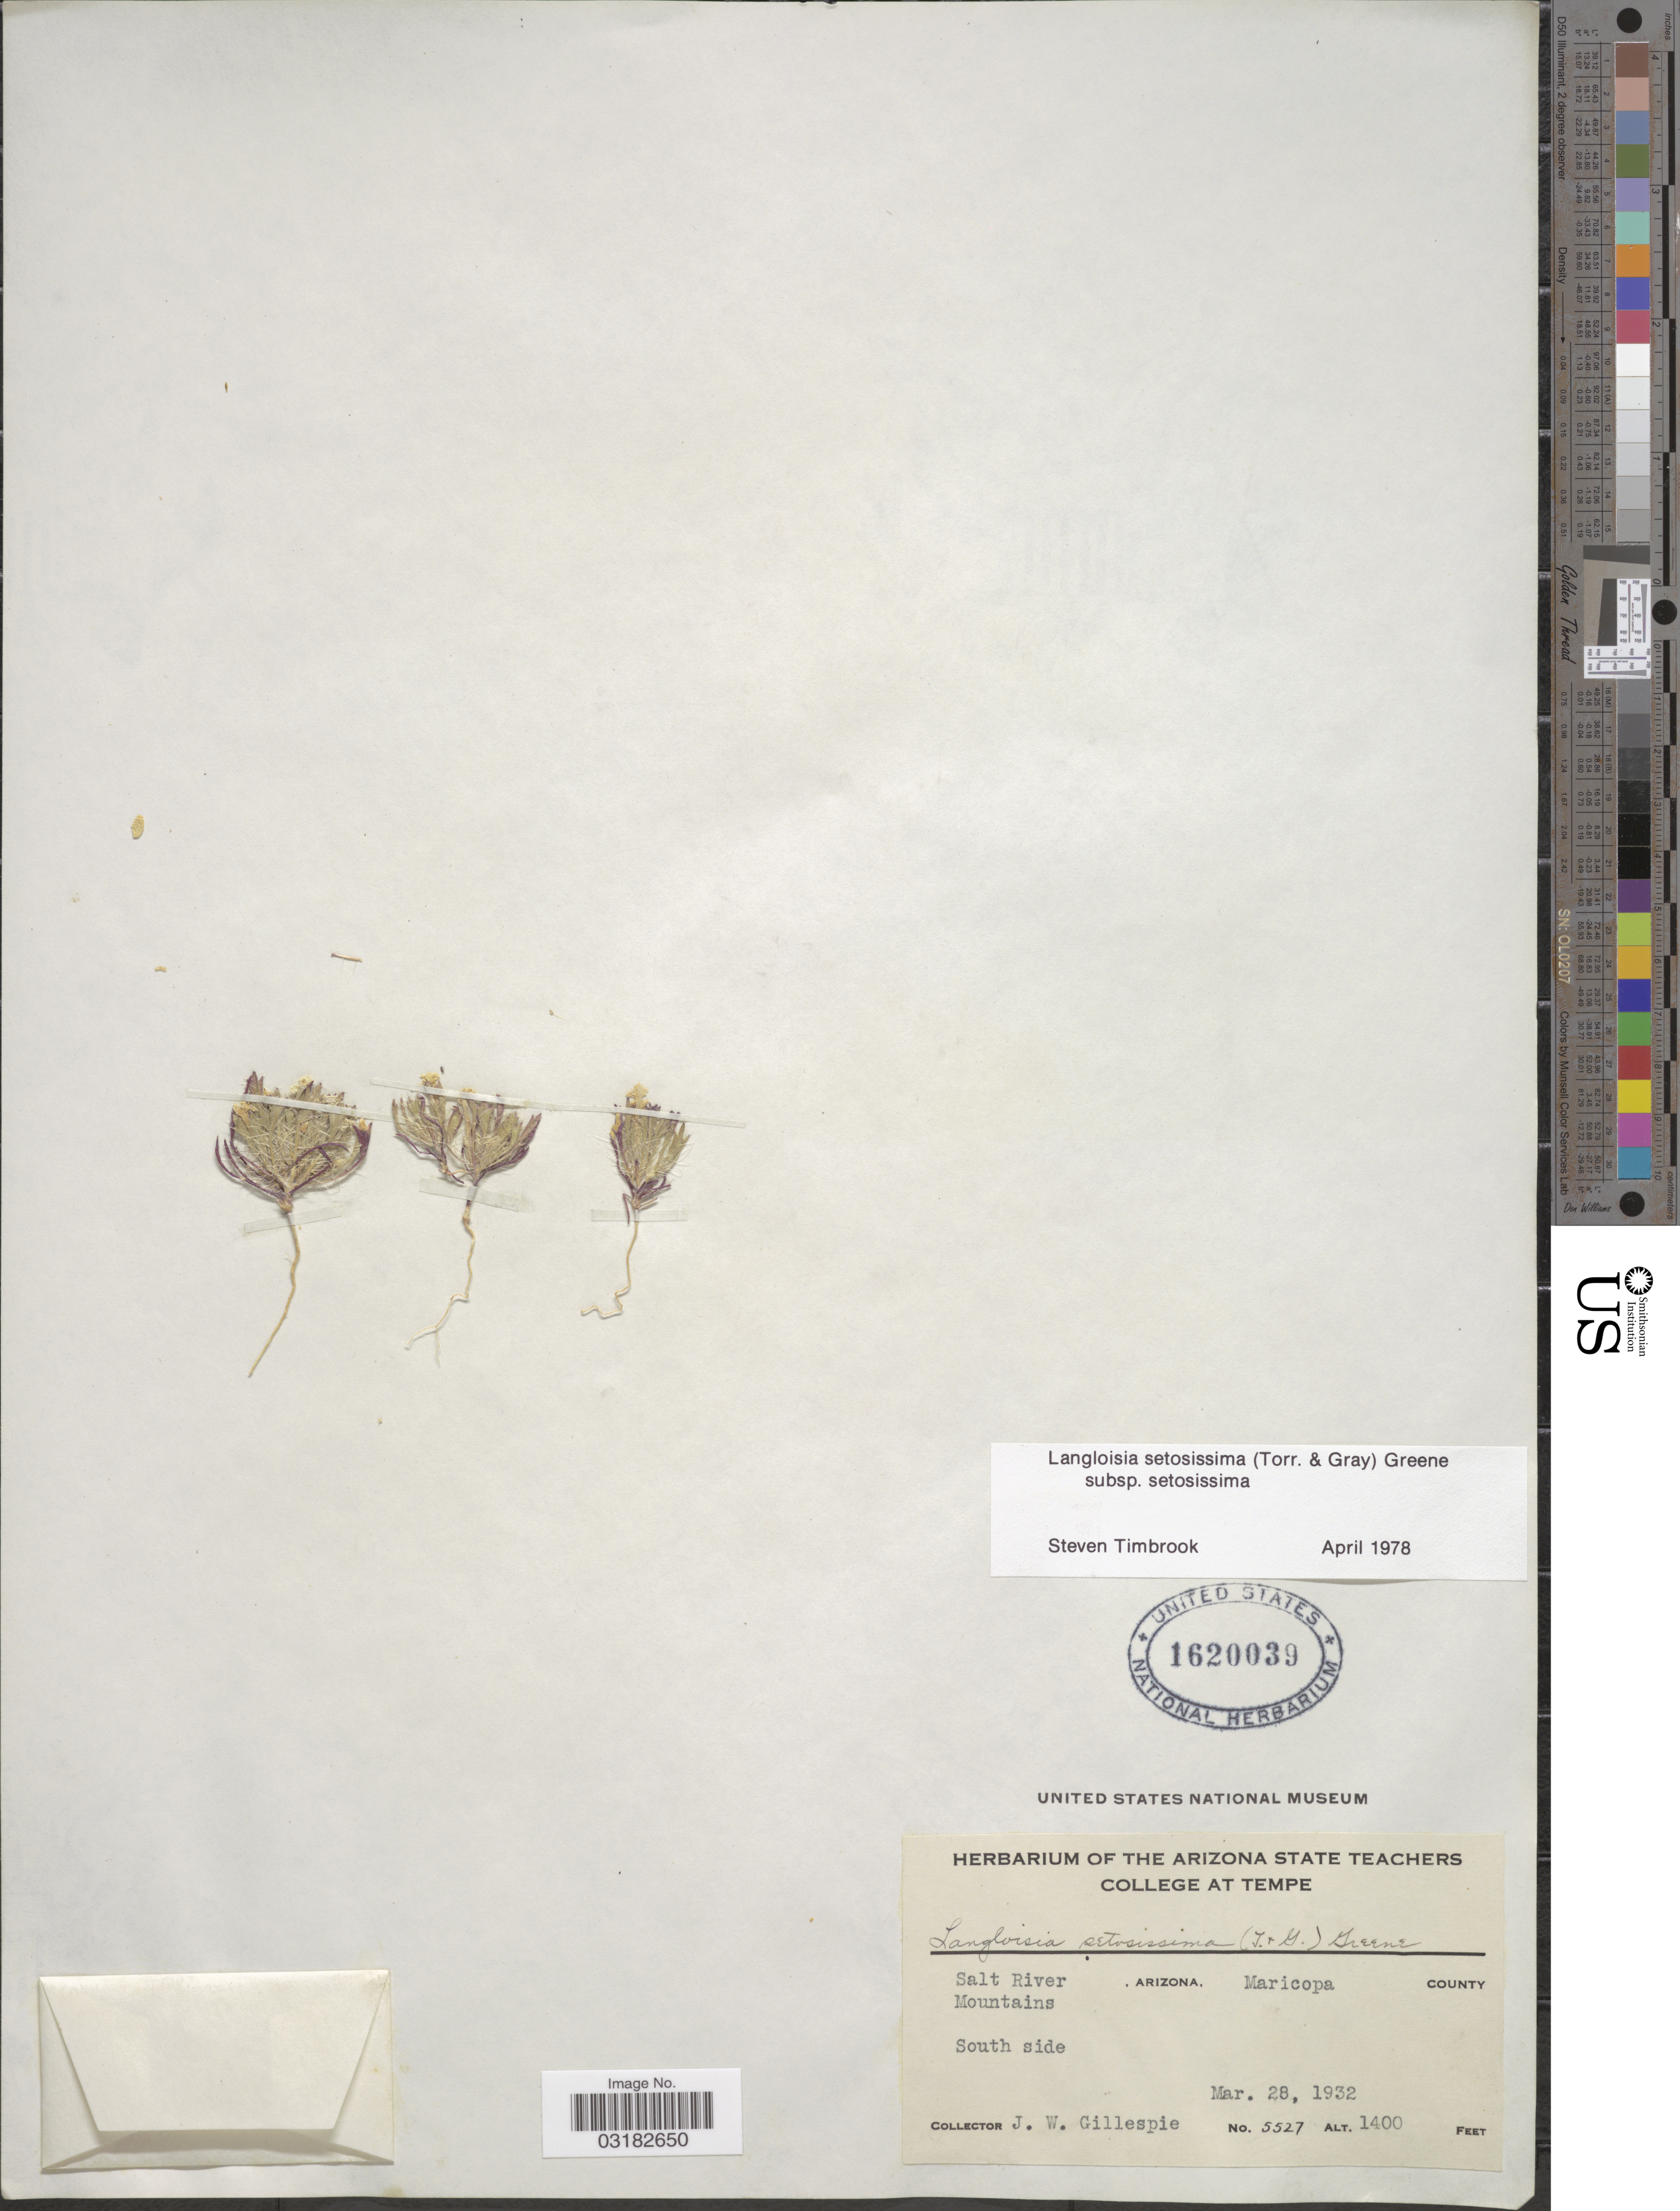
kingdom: Plantae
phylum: Tracheophyta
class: Magnoliopsida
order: Ericales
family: Polemoniaceae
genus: Langloisia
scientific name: Langloisia setosissima subsp. setosissima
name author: (Torr. & A. Gray) Greene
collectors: J. W. Gillespie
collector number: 5527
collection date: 1932-03-28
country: United States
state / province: Arizona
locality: Salt River Mountains. Maricopa County. South side.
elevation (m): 427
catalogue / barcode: US 1620039